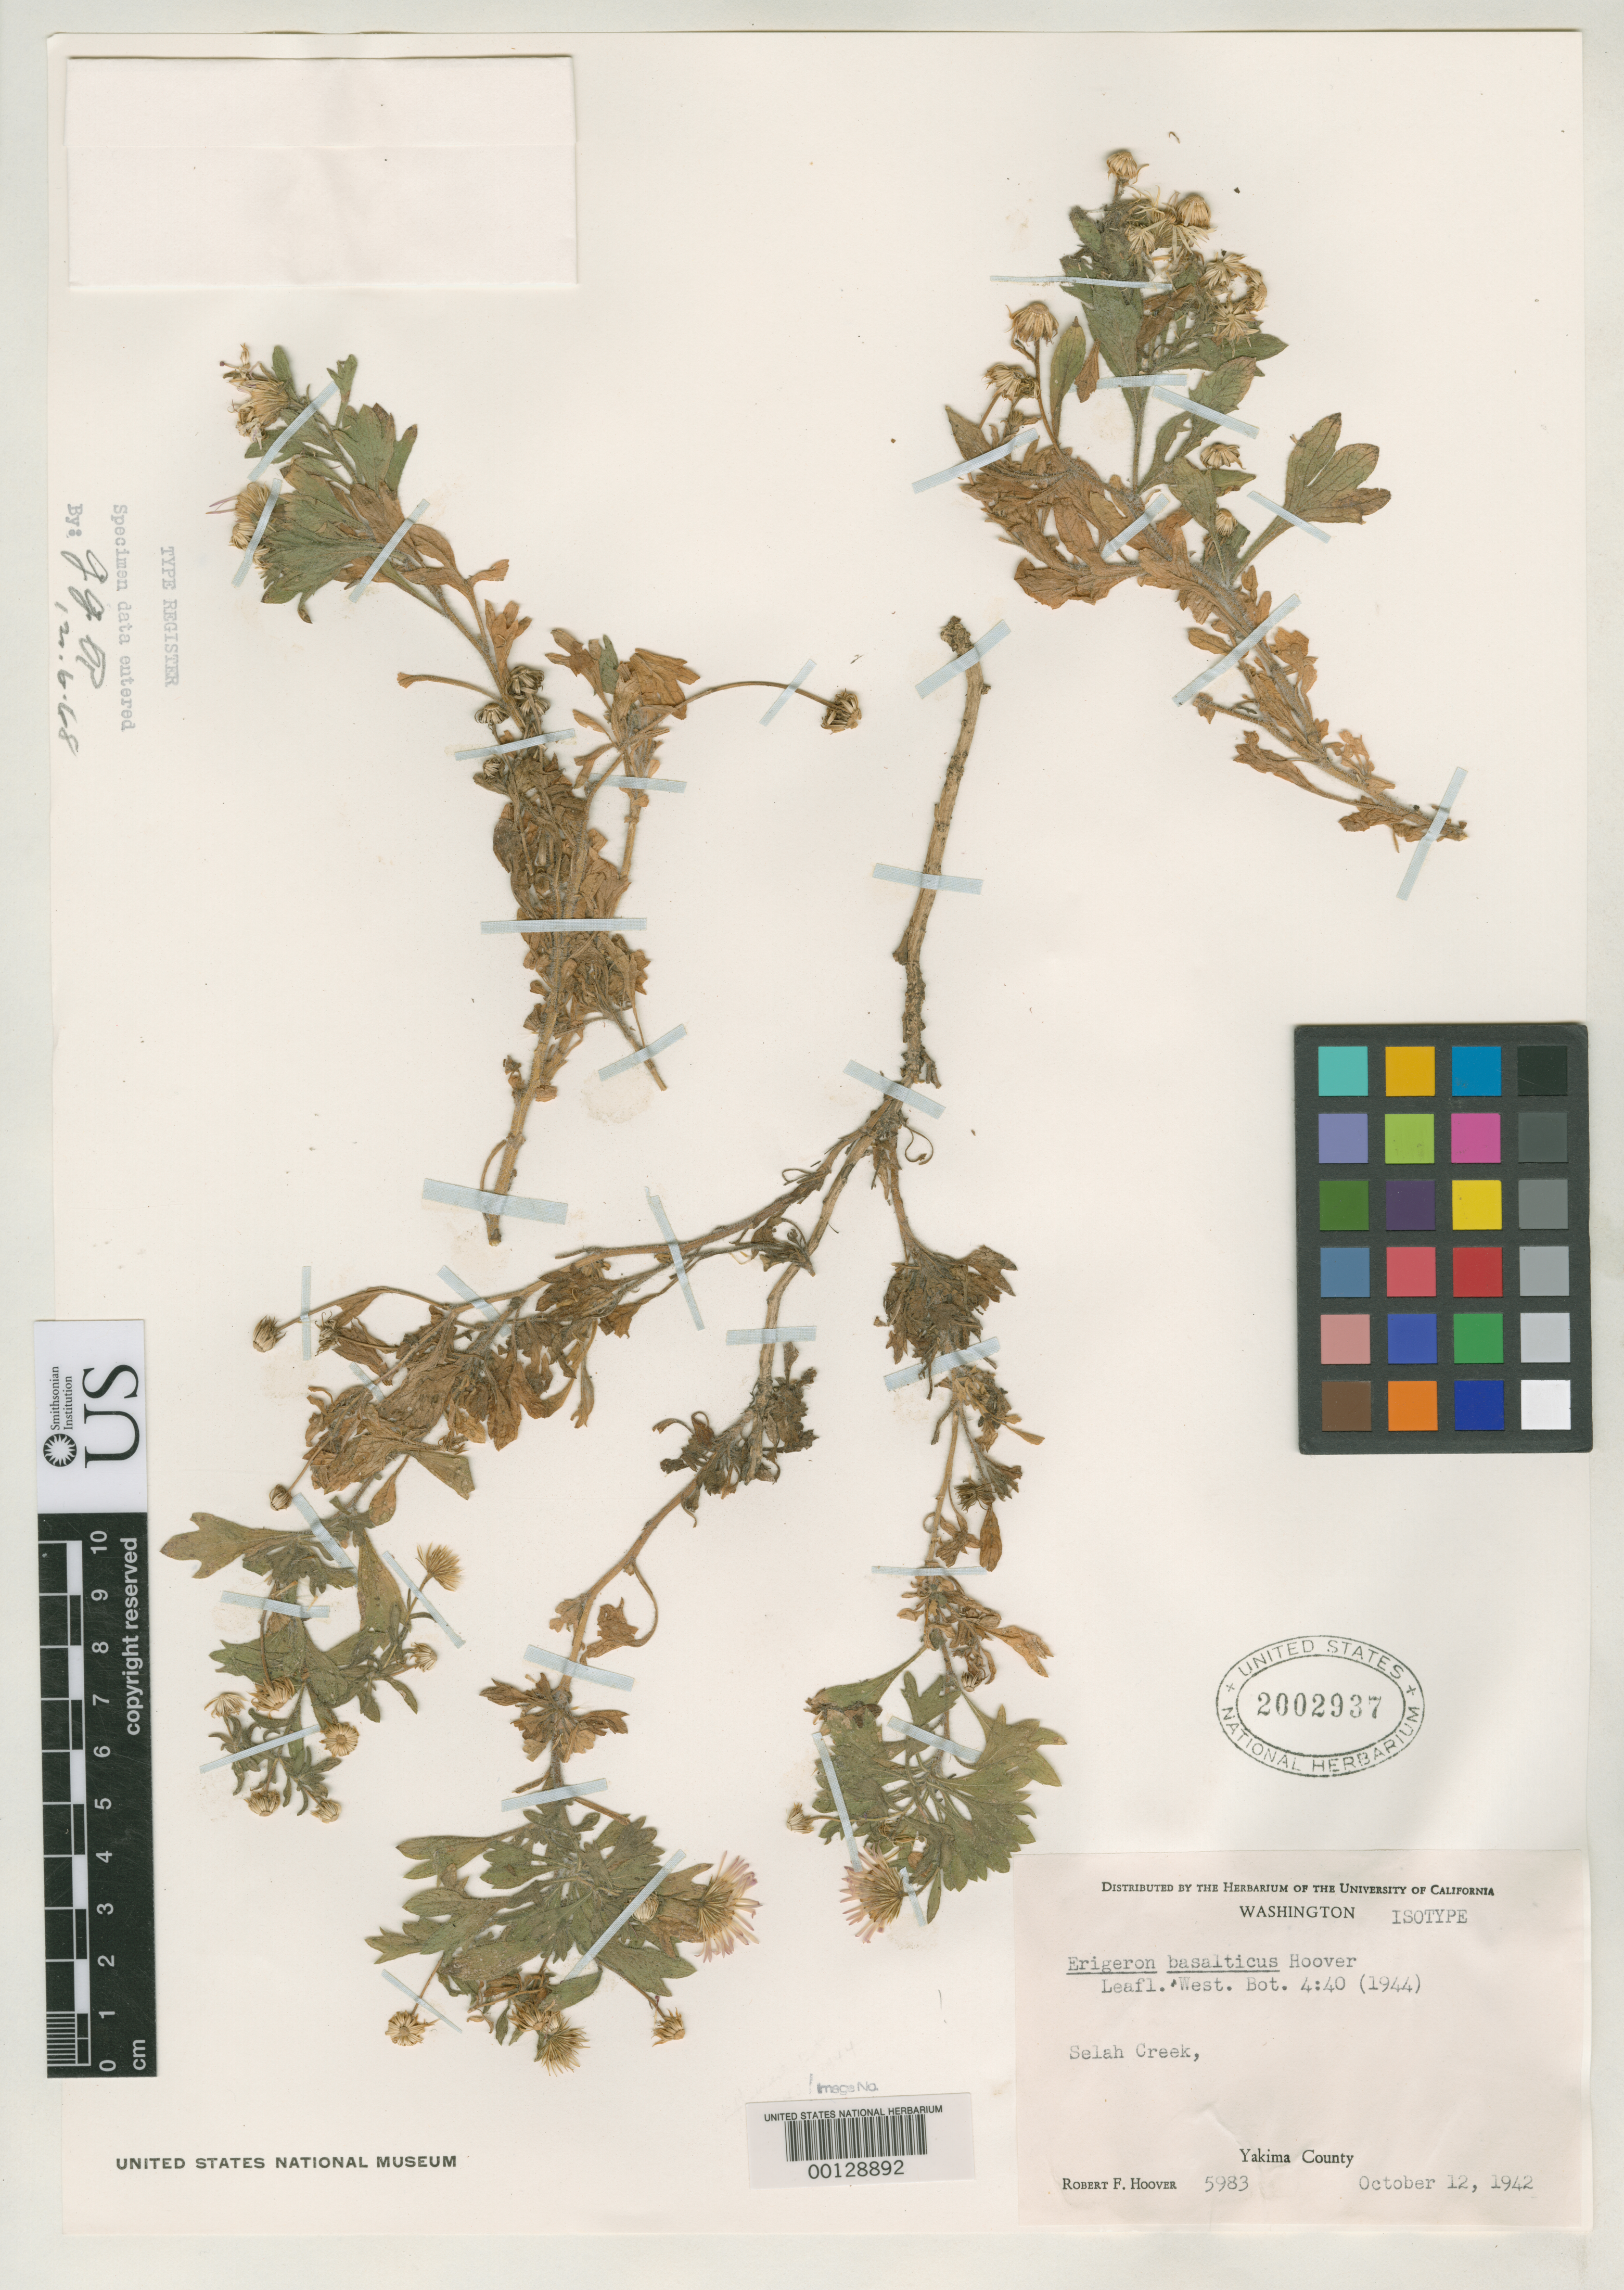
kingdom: Plantae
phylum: Tracheophyta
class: Magnoliopsida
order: Asterales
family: Asteraceae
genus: Erigeron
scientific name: Erigeron basalticus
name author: Hoover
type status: Isotype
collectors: R. F. Hoover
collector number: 5983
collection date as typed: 12 Oct 1942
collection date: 1942-10-12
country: United States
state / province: Washington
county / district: Yakima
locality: Selah Creek.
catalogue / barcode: US 2002937